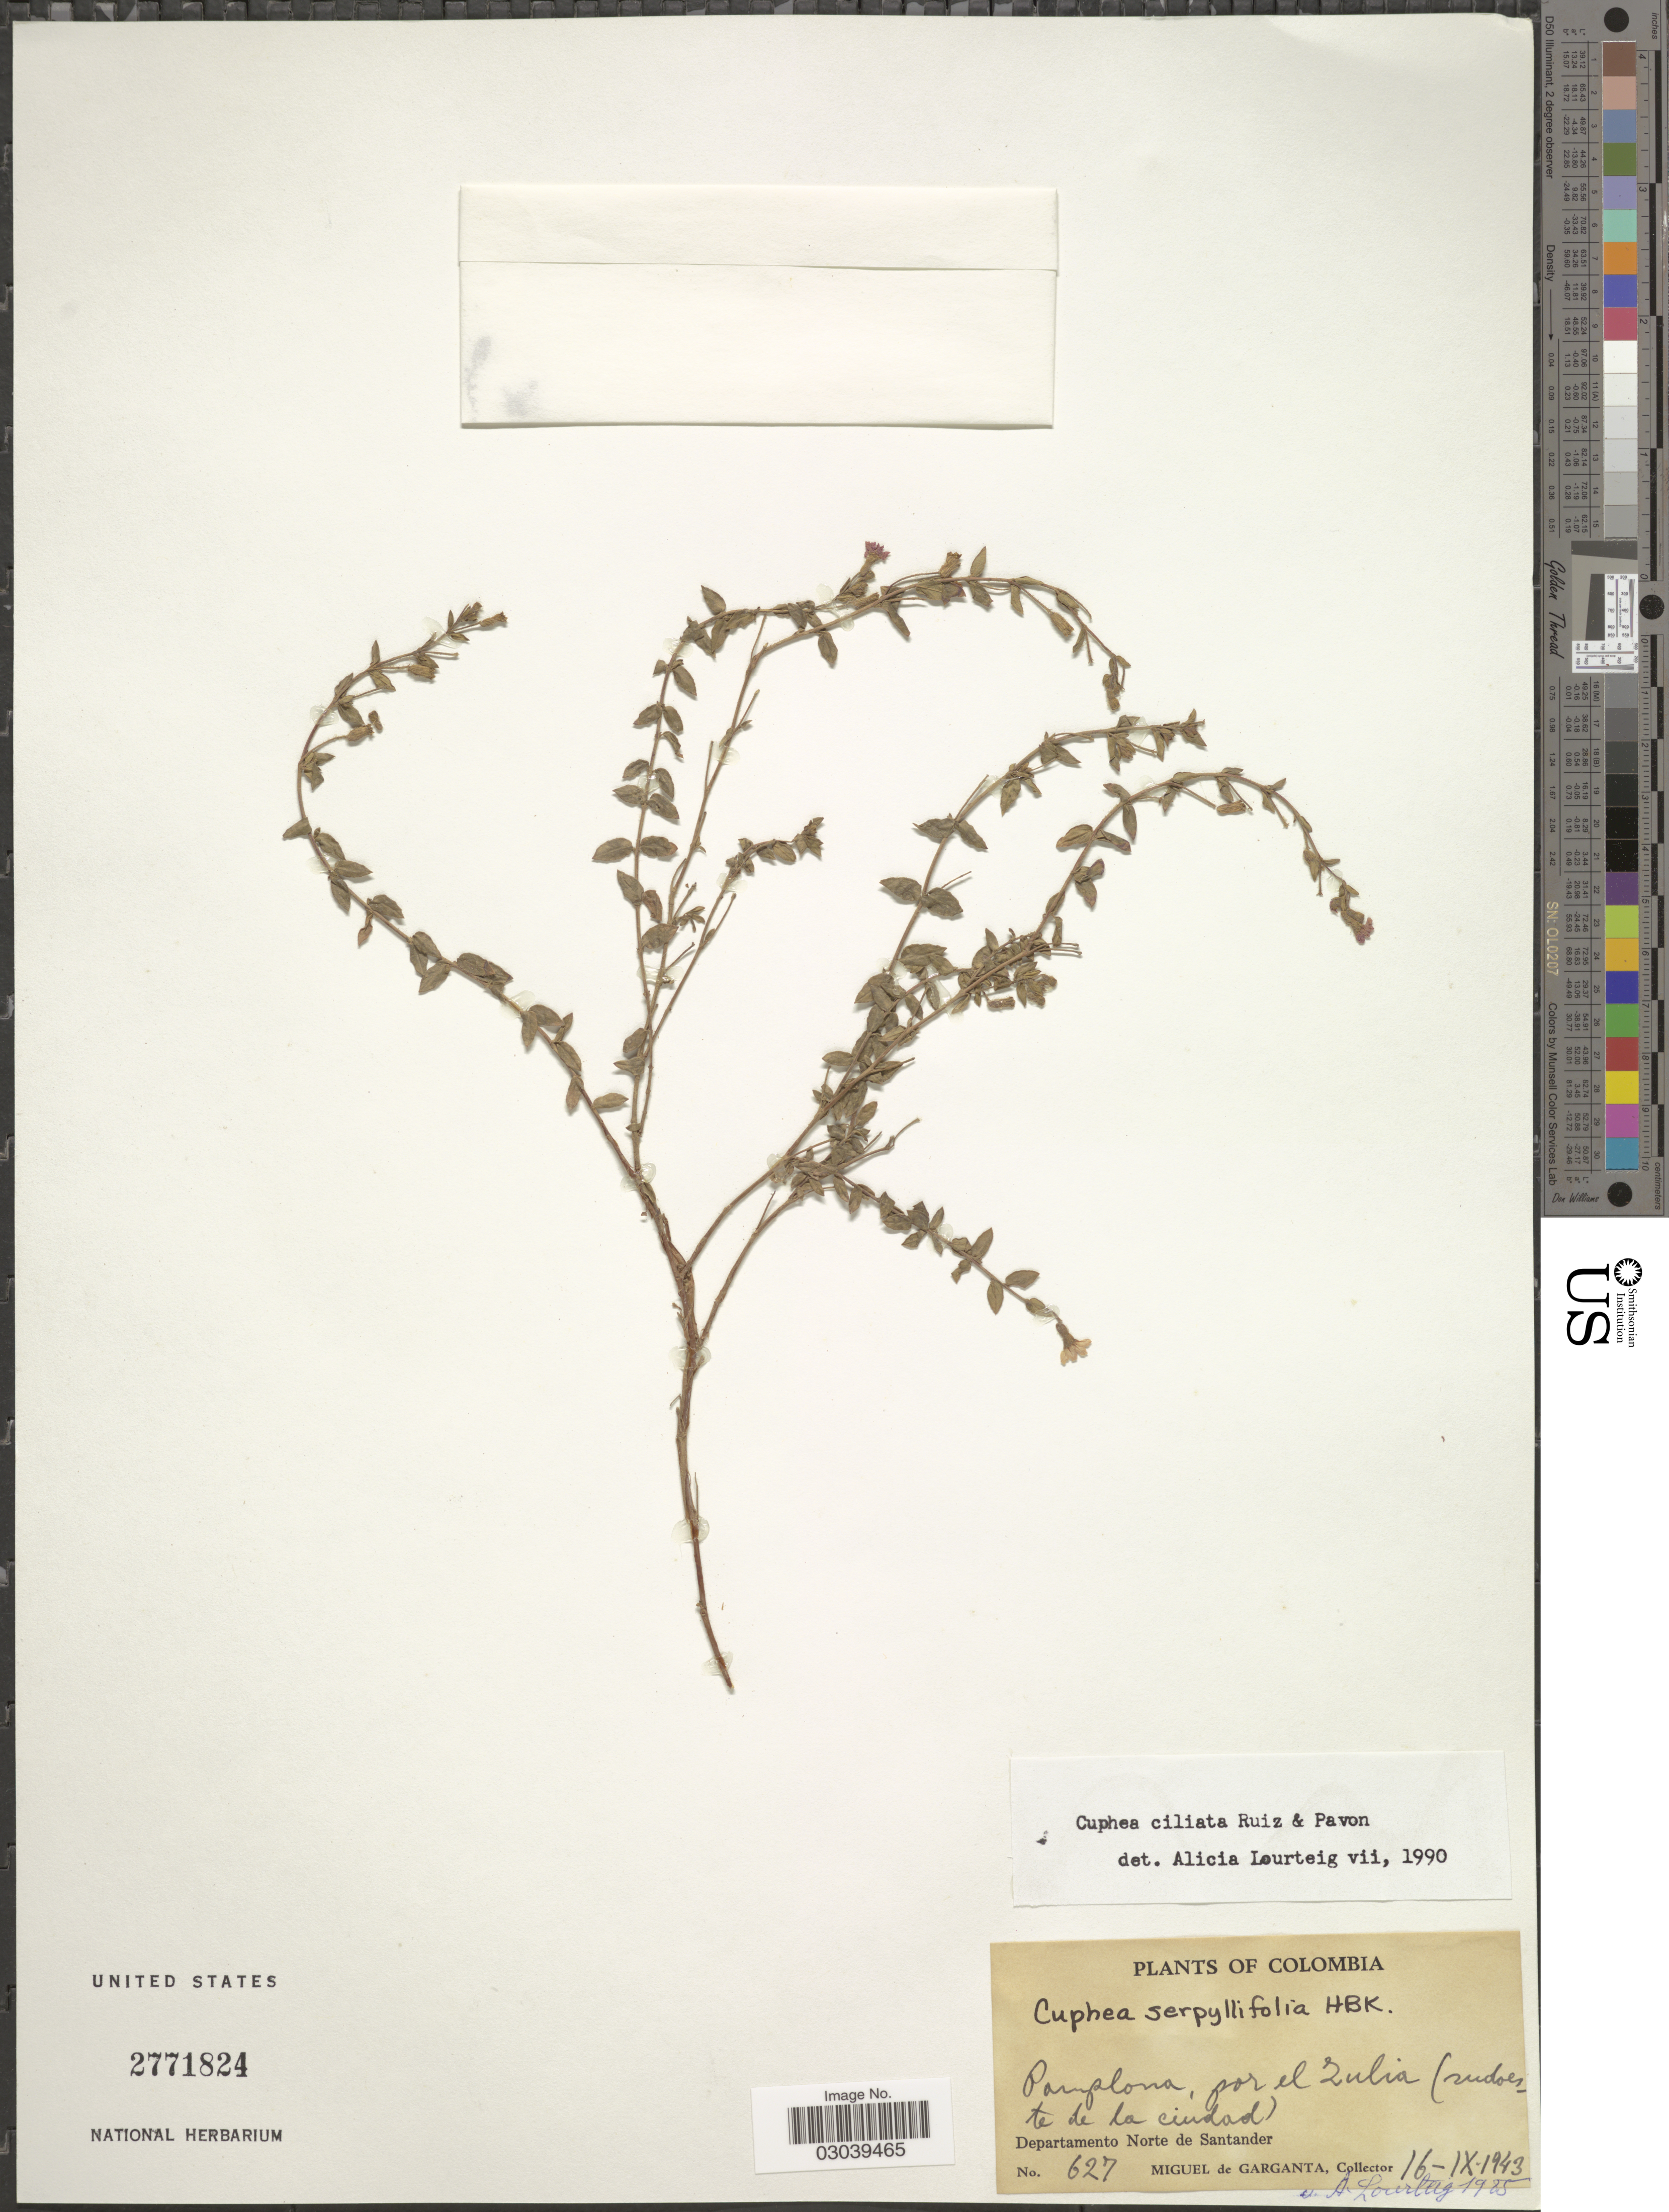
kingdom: Plantae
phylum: Tracheophyta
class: Magnoliopsida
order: Myrtales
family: Lythraceae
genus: Cuphea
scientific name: Cuphea ciliata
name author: Ruiz & Pav.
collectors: M. Garganta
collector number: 627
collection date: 1943-09-16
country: Colombia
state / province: Norte de Santander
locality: Pamplona, por el Zulia (sudoeste de la ciudad). Departamento Norte de Santander.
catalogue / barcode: US 2771824